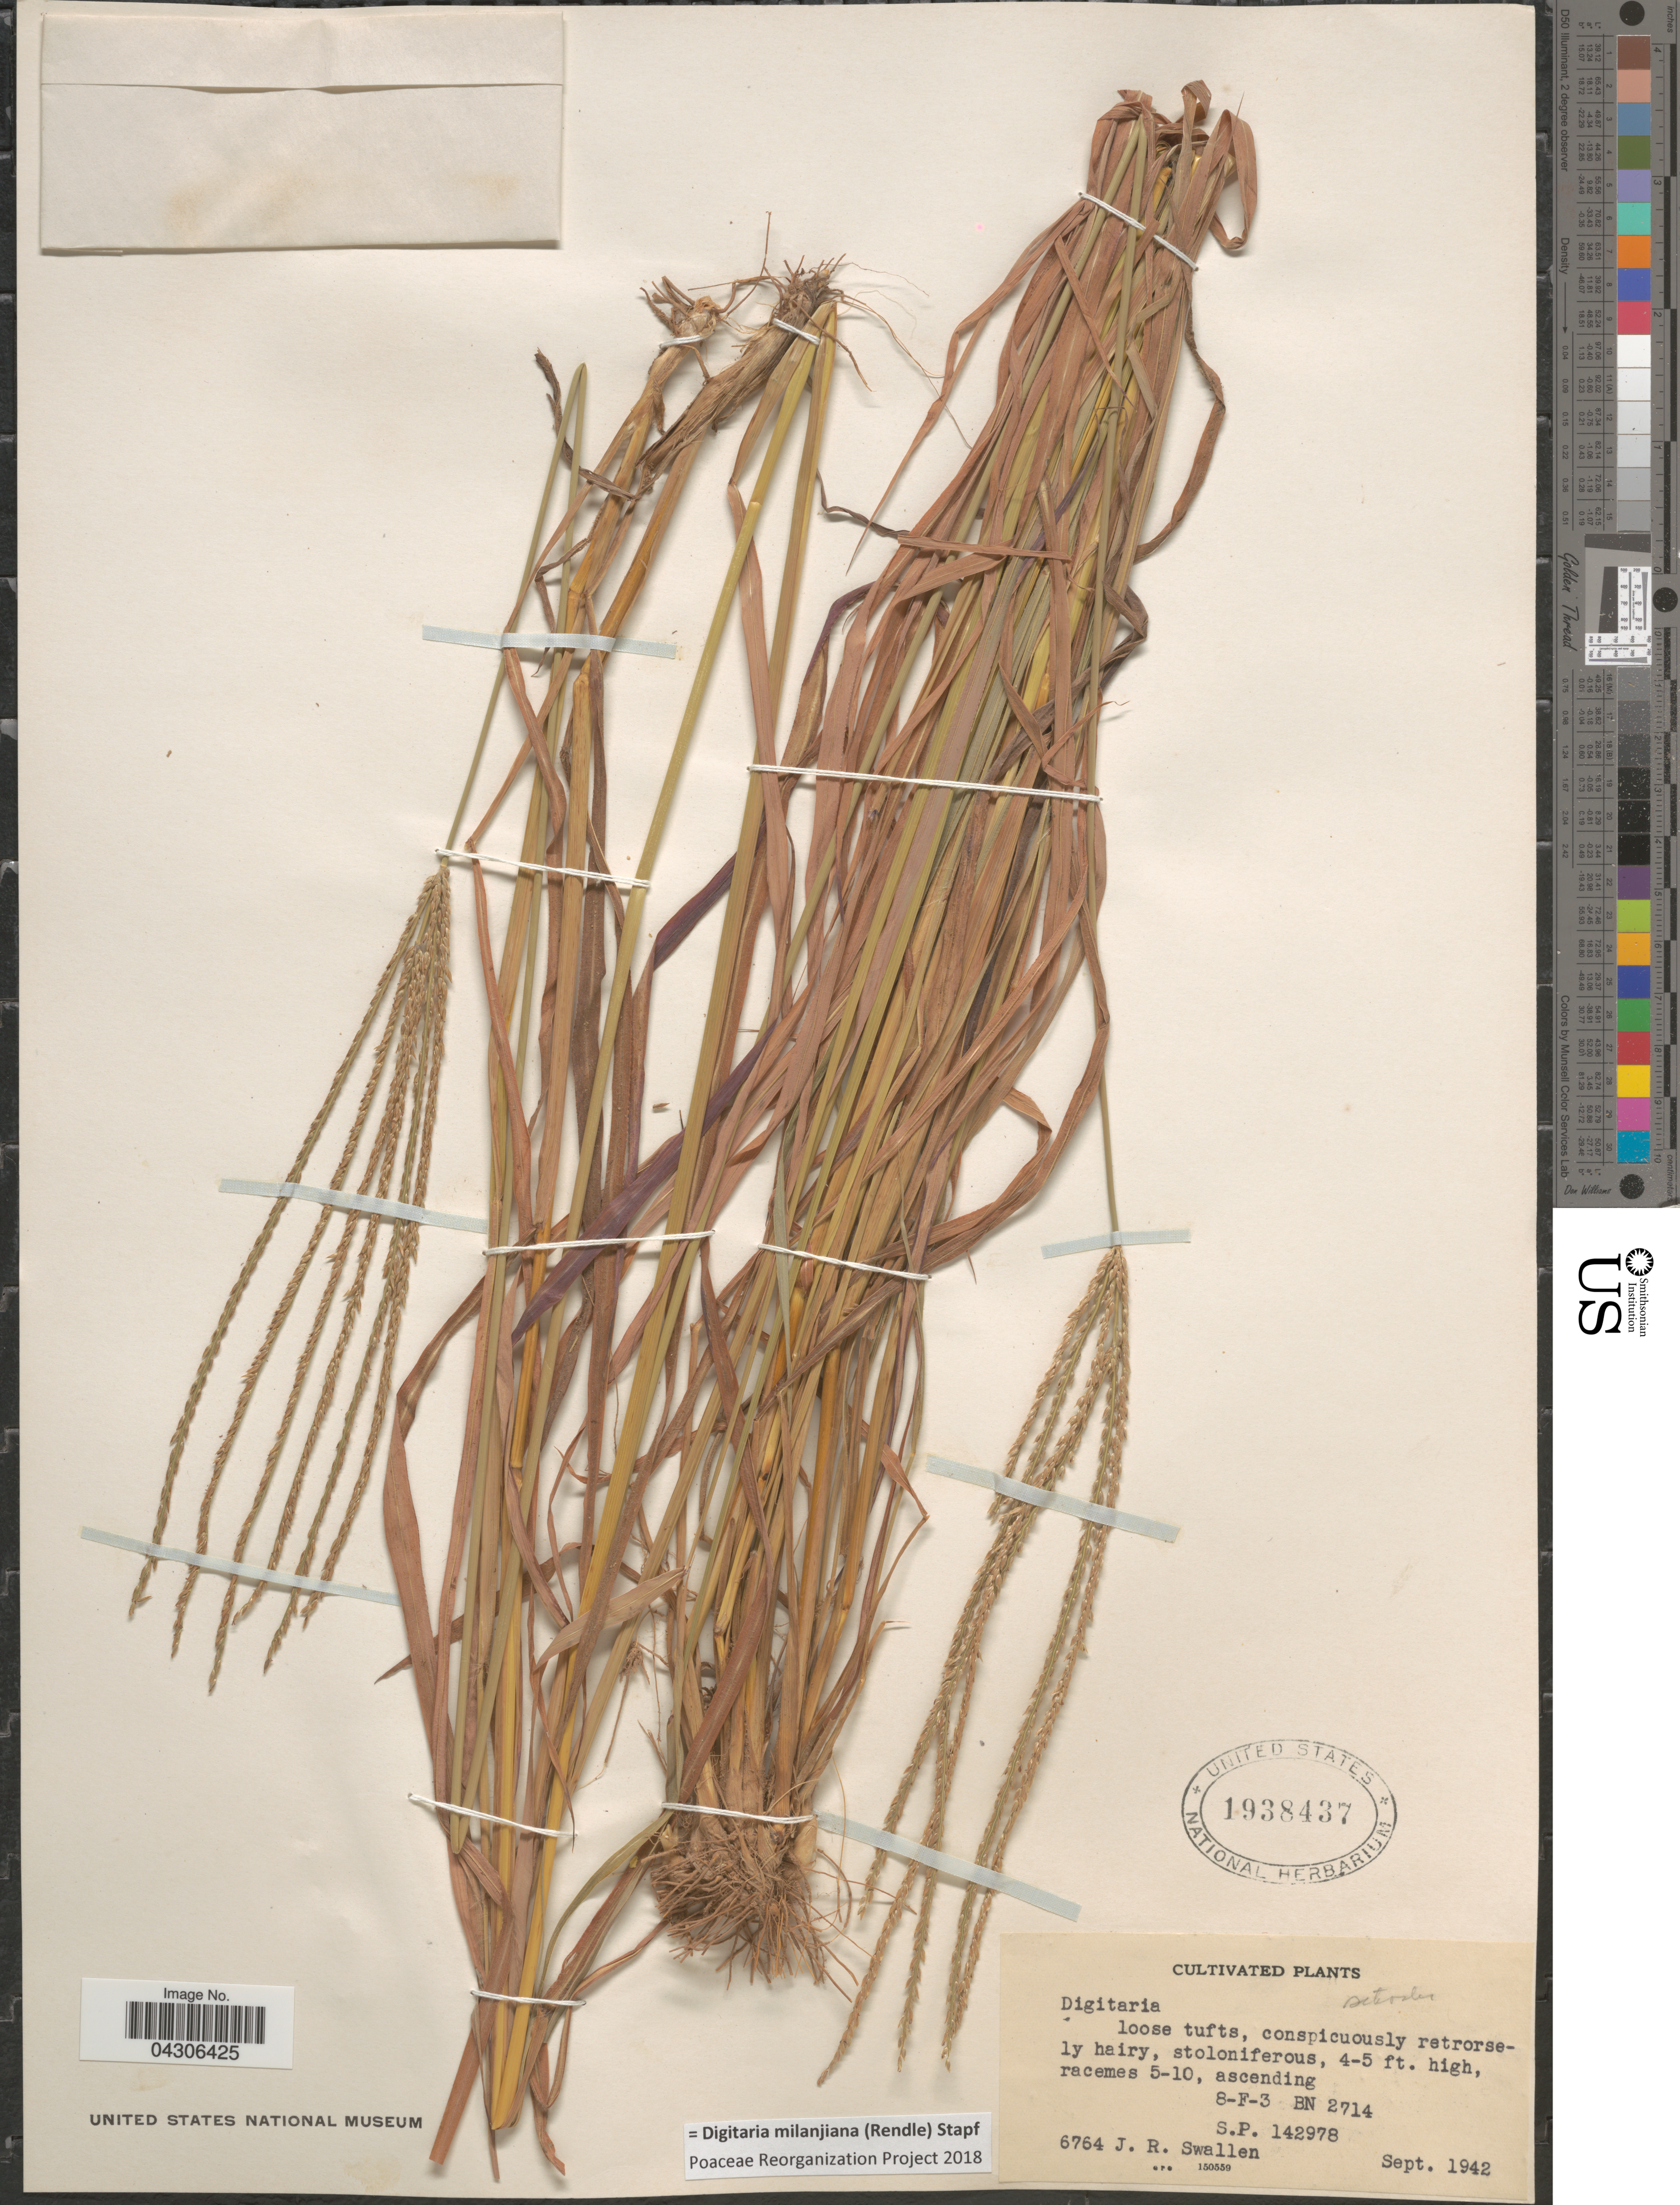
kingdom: Plantae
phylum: Tracheophyta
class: Liliopsida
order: Poales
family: Poaceae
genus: Digitaria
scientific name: Digitaria milanjiana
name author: (Rendle) Stapf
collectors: J. R. Swallen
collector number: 6764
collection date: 1942-09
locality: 8-F-3 BN 2714.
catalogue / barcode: US 1938437